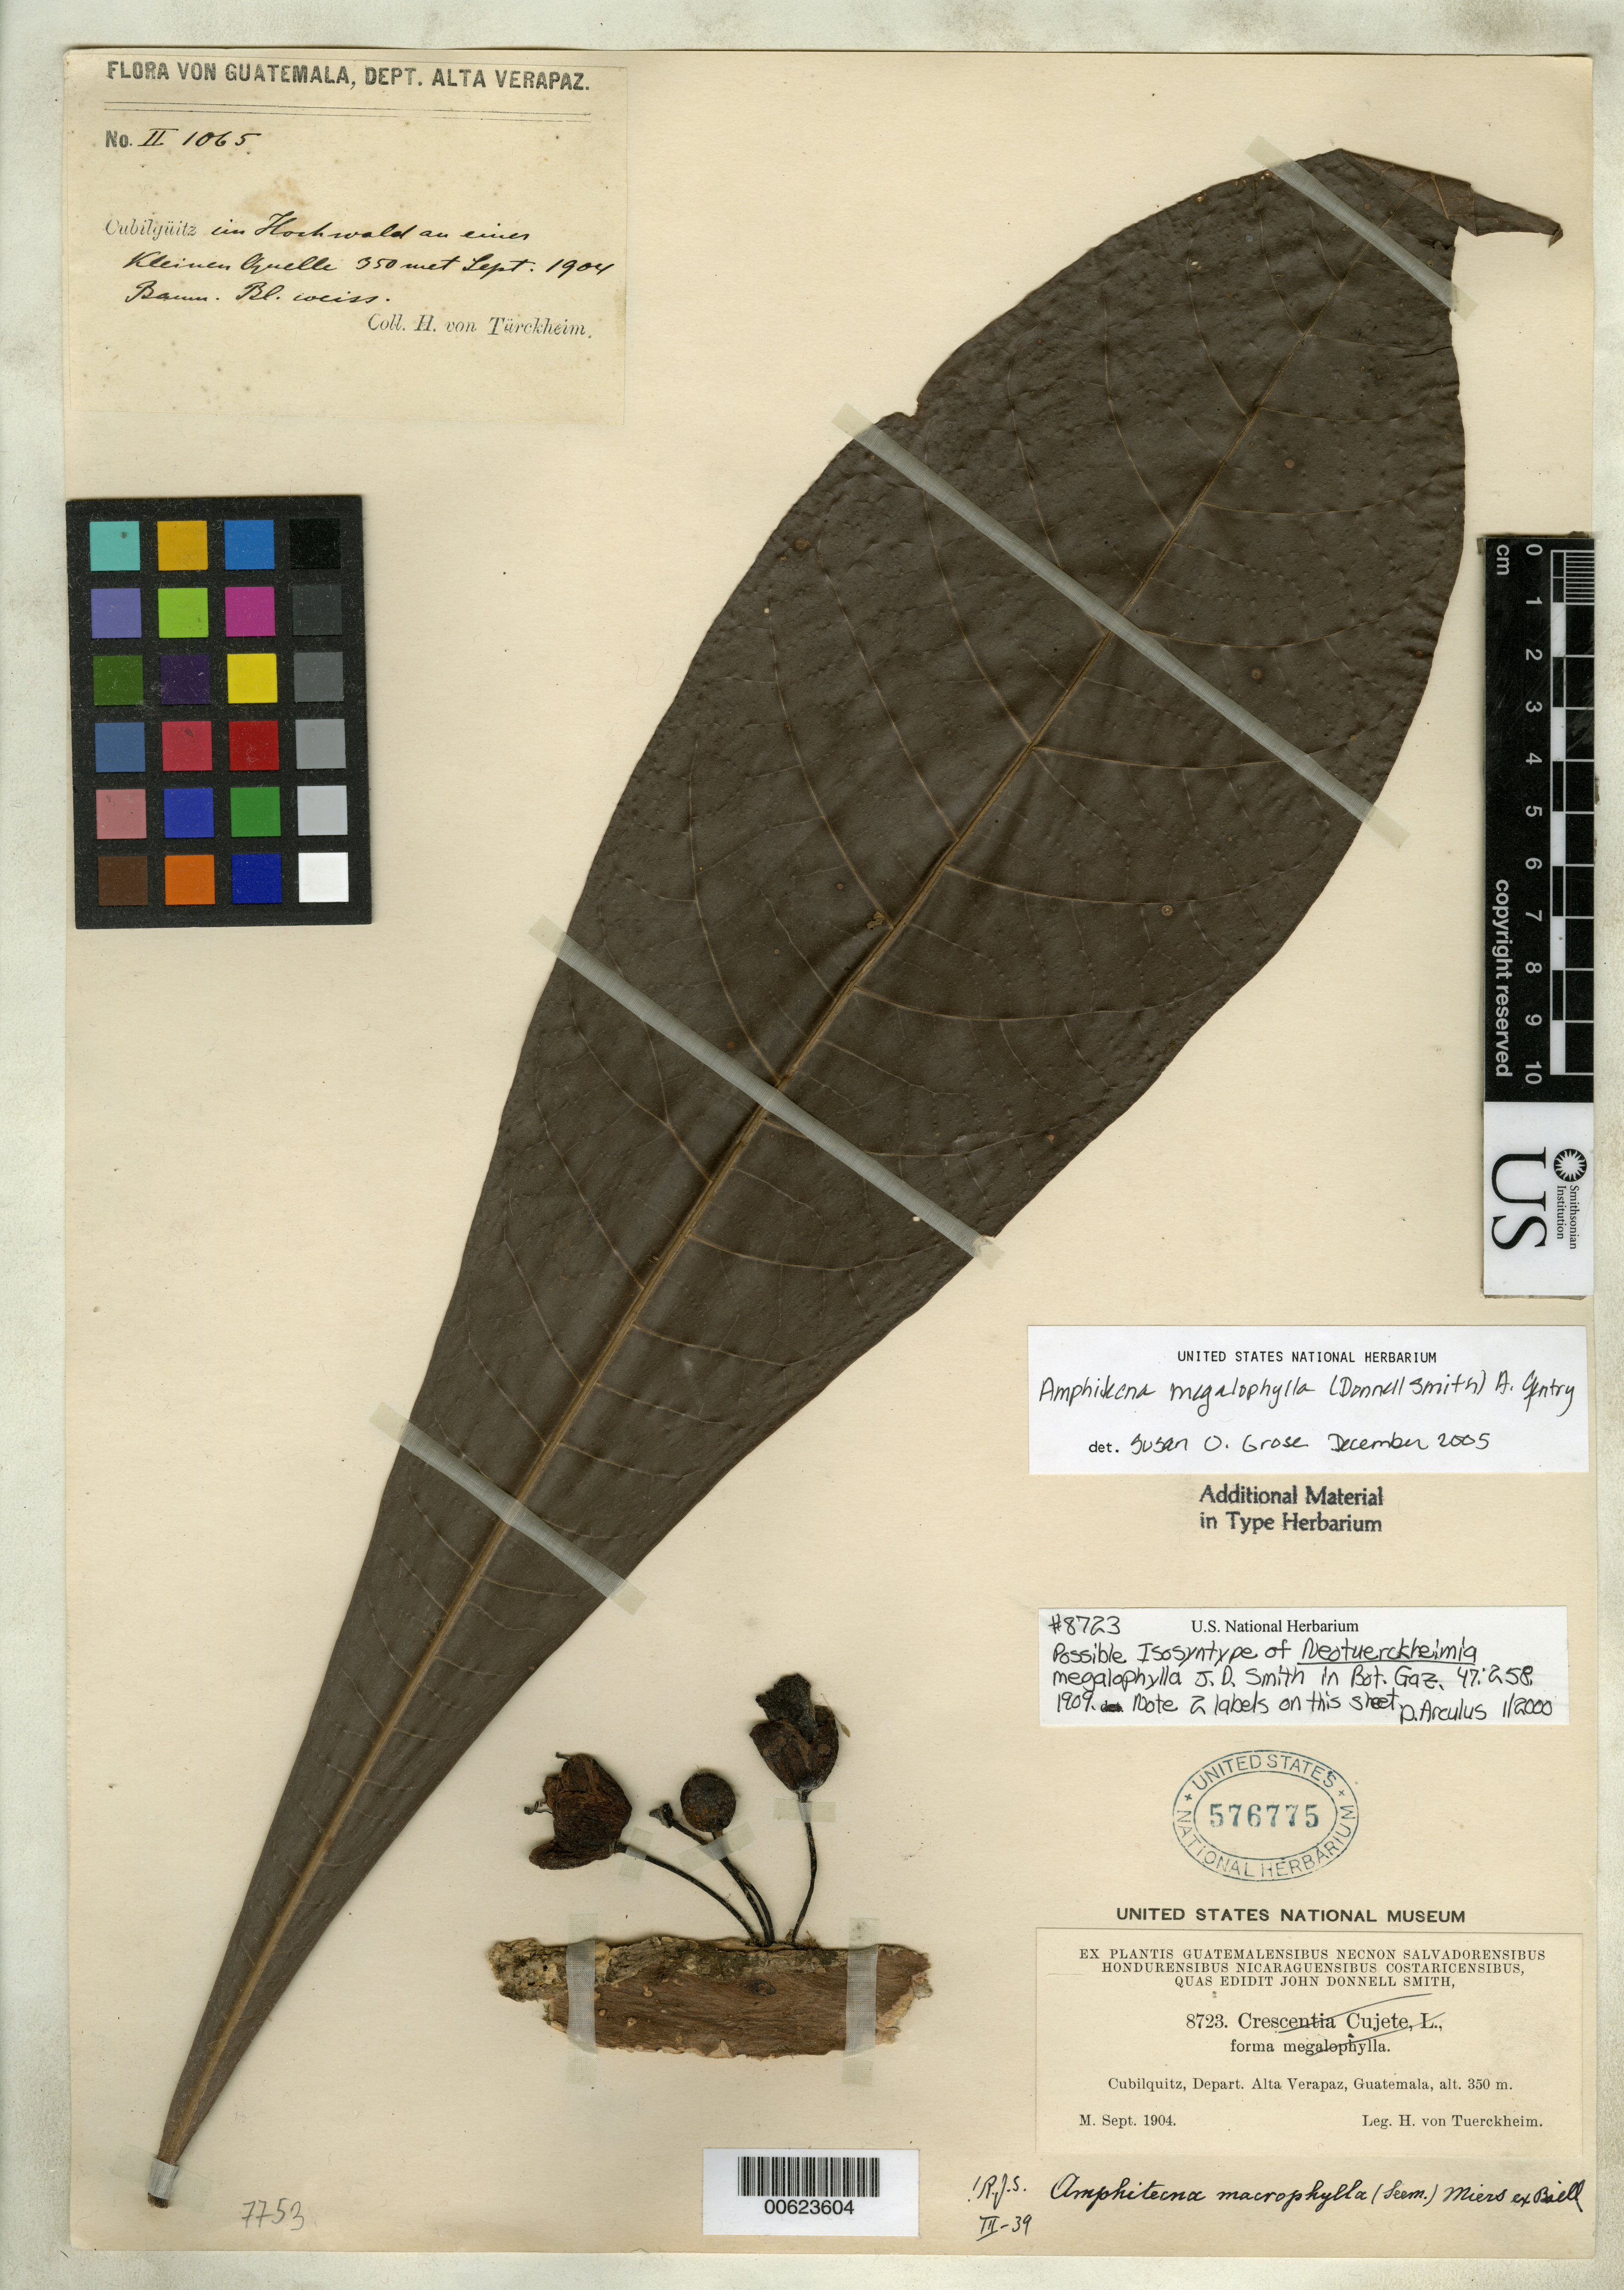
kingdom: Plantae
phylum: Tracheophyta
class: Magnoliopsida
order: Lamiales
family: Bignoniaceae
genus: Neotuerckheimia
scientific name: Neotuerckheimia megalophylla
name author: Donn. Sm.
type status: Lectotype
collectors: H. von Türckheim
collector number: J.D.S. 8723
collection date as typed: Sep 1904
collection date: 1904-09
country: Guatemala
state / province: Alta Verapaz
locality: Cubilquitz, Depart. Alta Verapaz.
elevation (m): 350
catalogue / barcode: US 576775